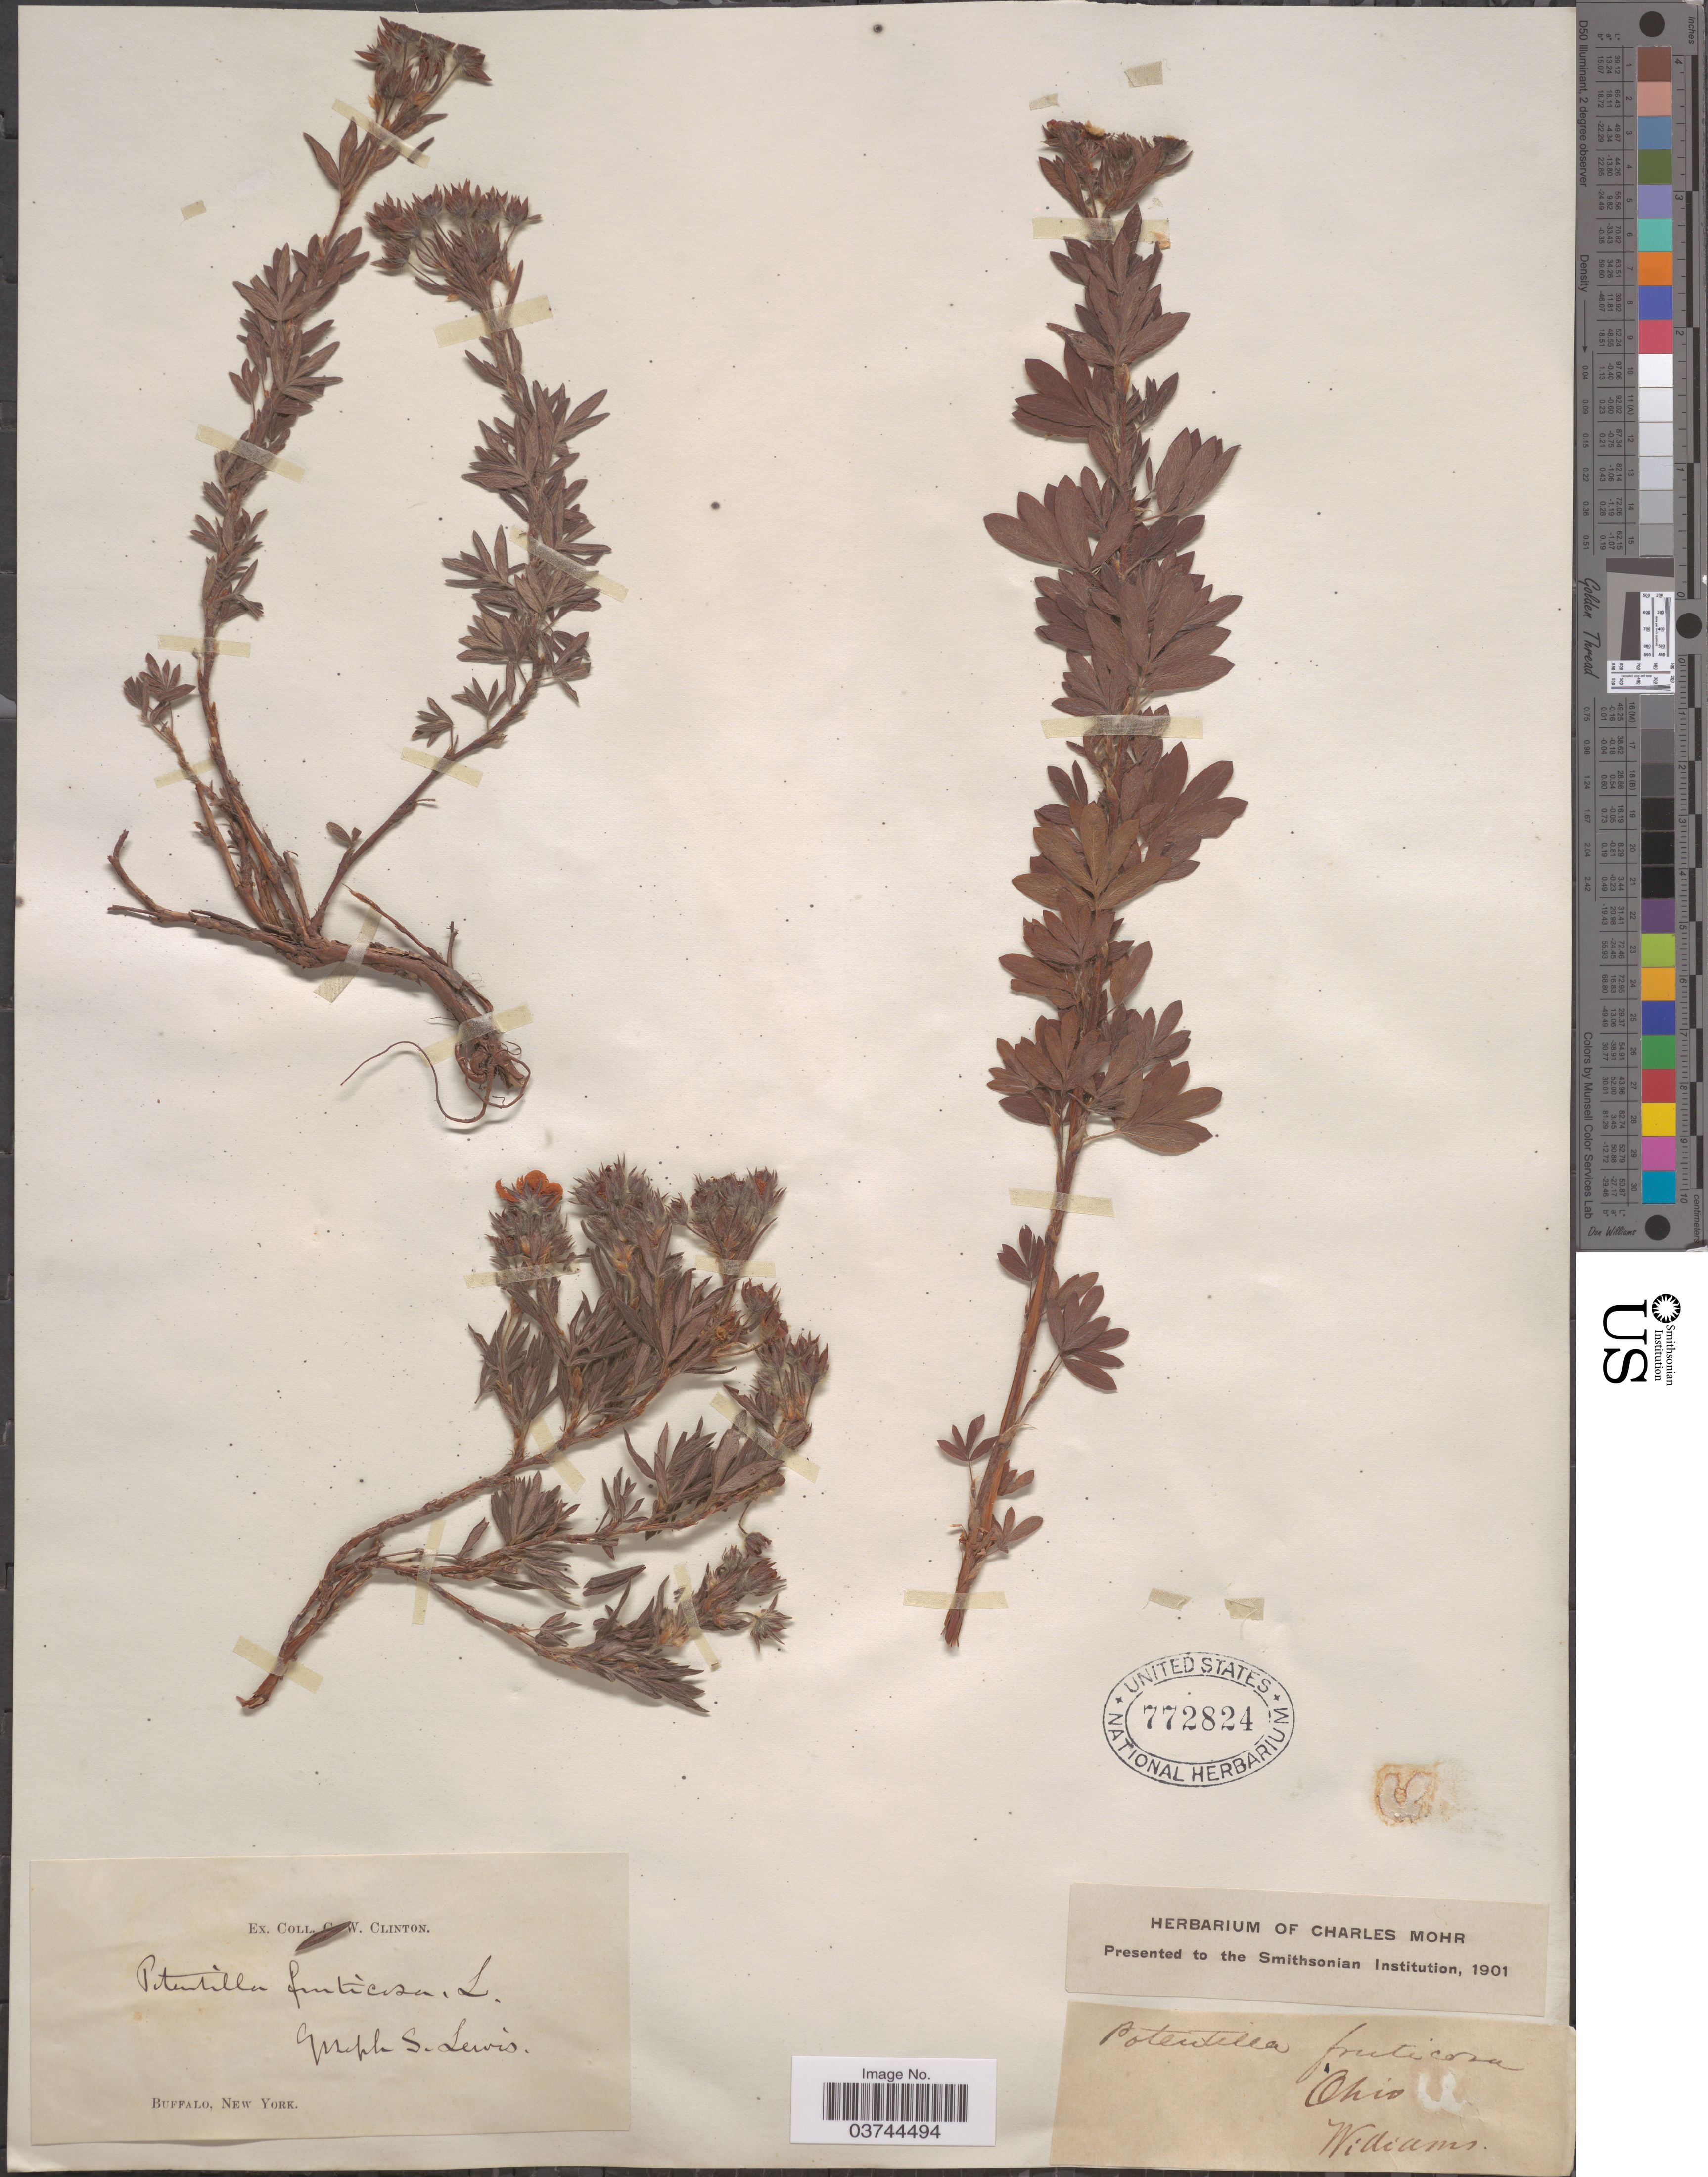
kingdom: Plantae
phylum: Tracheophyta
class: Magnoliopsida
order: Rosales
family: Rosaceae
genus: Dasiphora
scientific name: Dasiphora fruticosa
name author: (L.) Rydb.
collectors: G. W. Clinton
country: United States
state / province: New York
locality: Qruph [interpreted] S. Lewis. Buffalo.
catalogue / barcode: US 772824